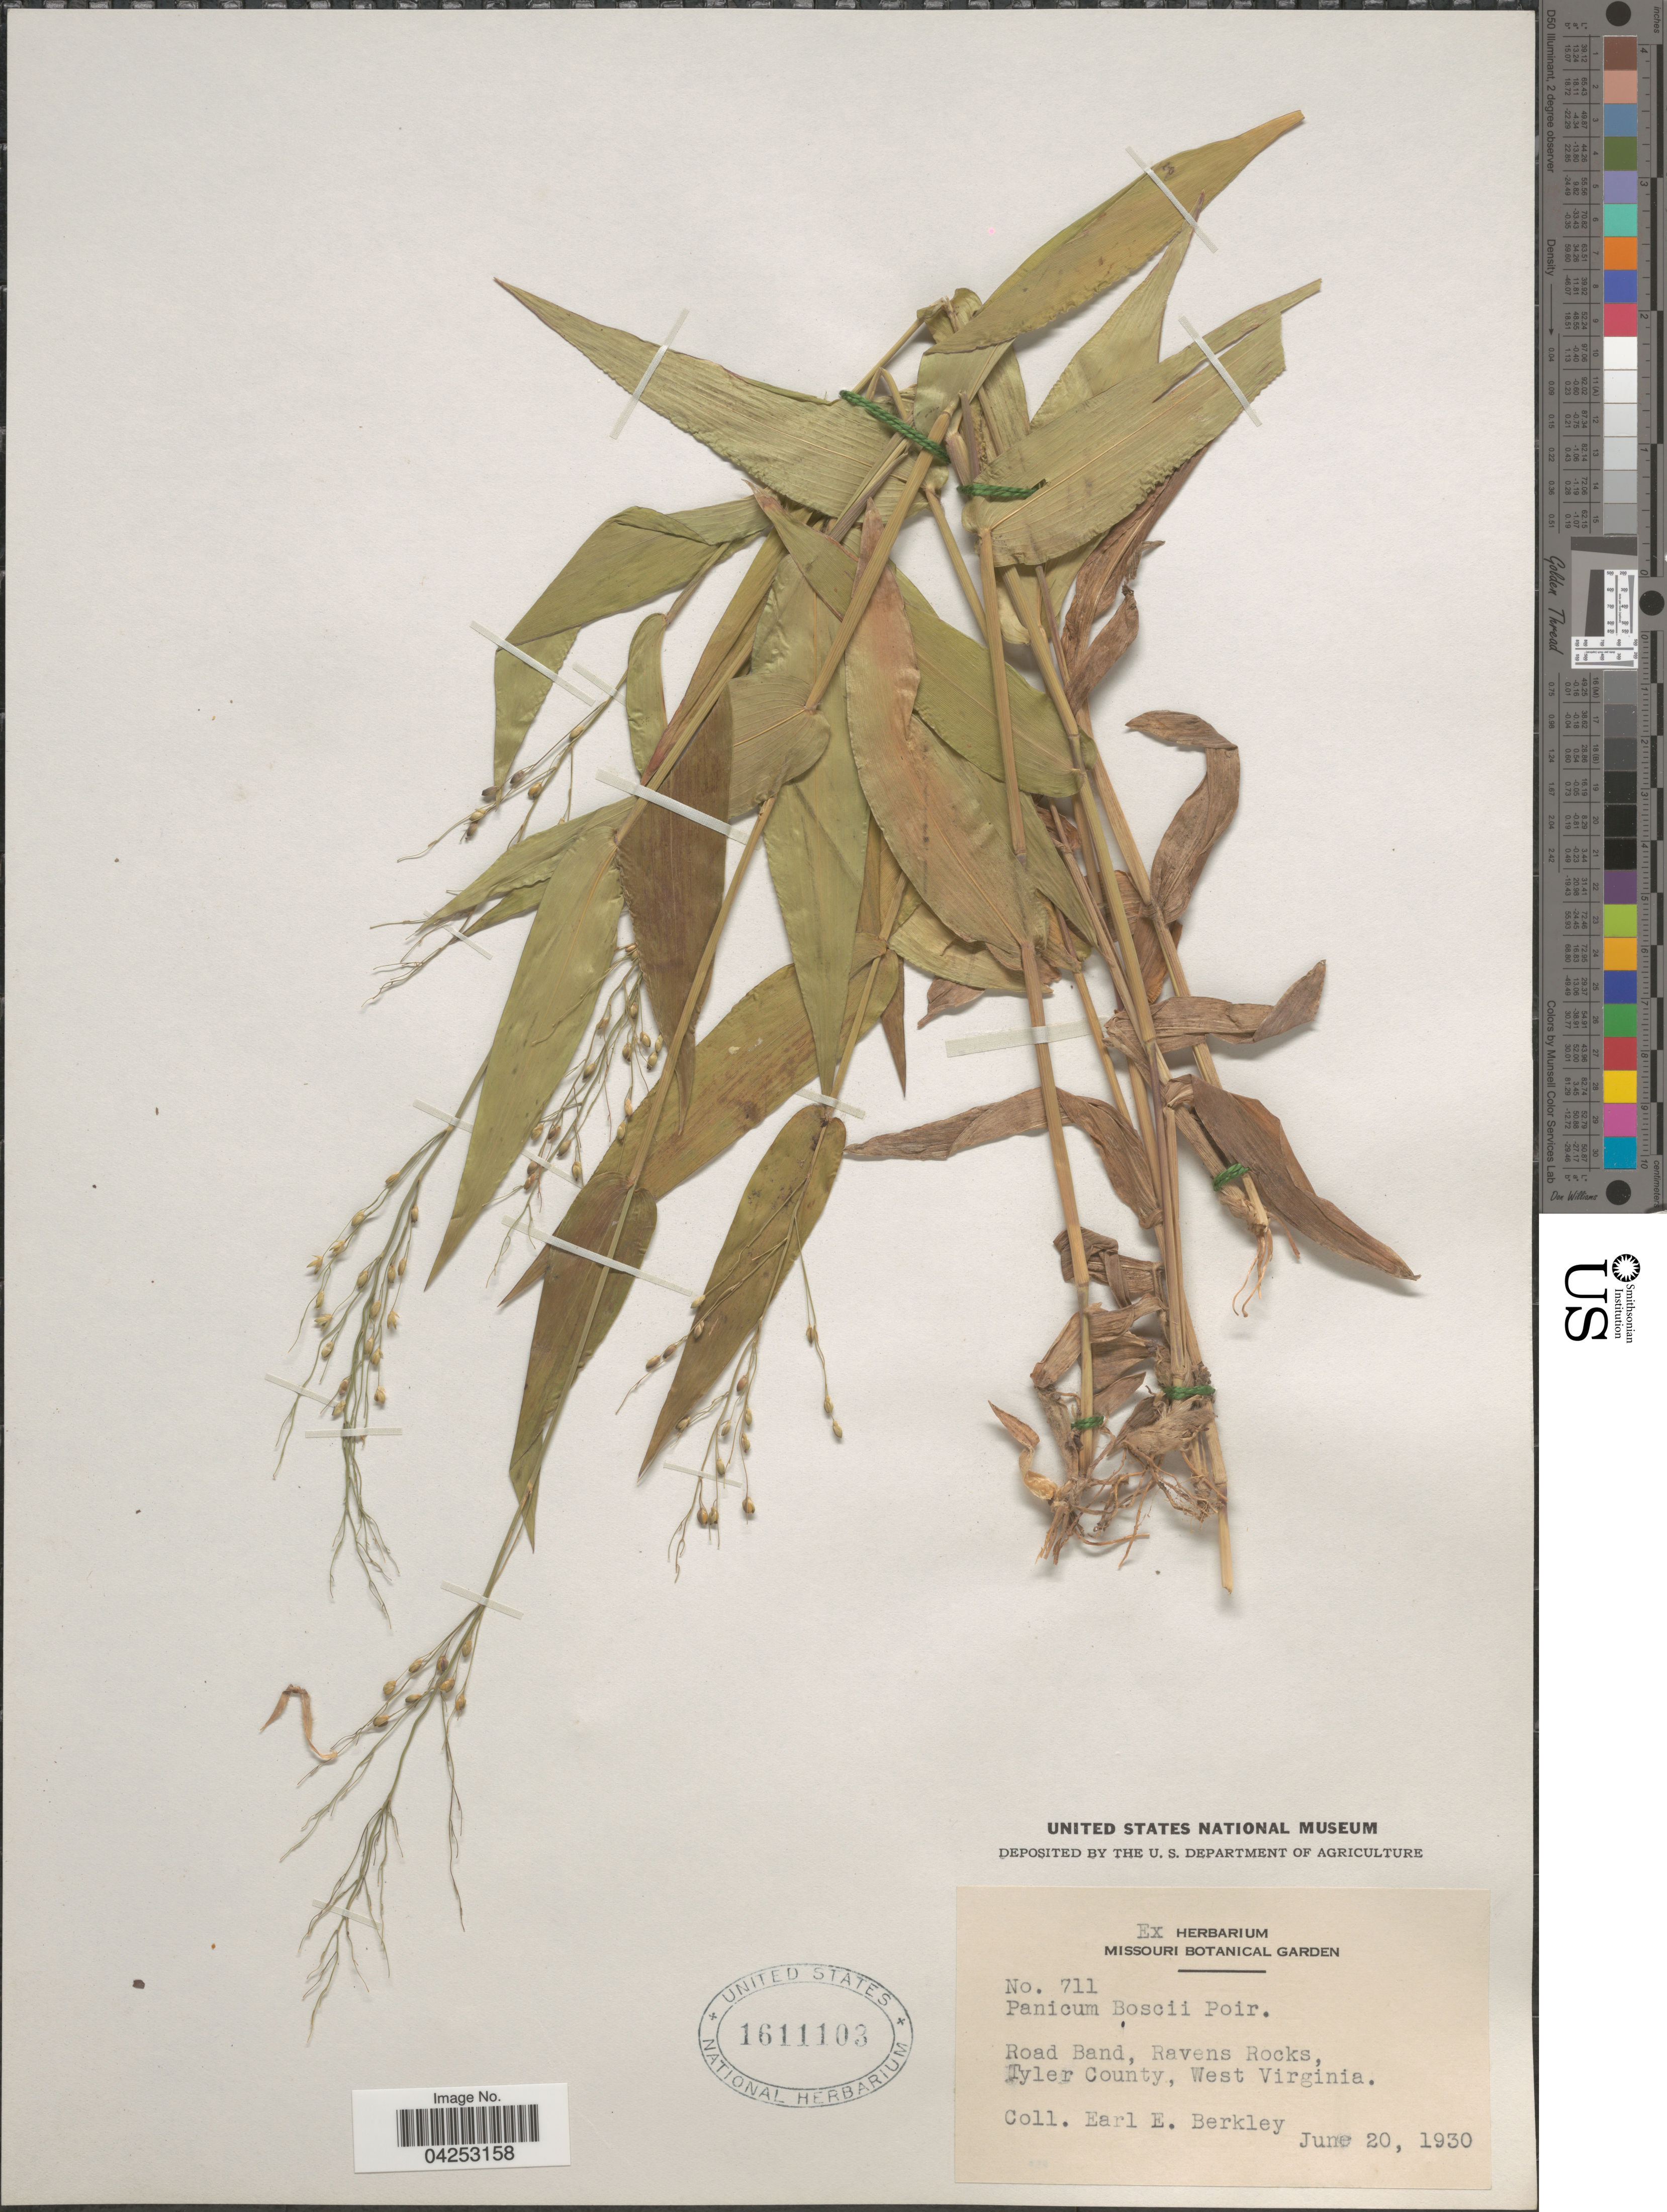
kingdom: Plantae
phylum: Tracheophyta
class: Liliopsida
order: Poales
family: Poaceae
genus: Dichanthelium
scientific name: Dichanthelium boscii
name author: (Poir.) Gould & C.A. Clark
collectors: E. Berkley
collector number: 711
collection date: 1930-06-20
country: United States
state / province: West Virginia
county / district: Tyler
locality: Road Band, Ravens Rocks, Tyler County.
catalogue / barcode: US 1611103